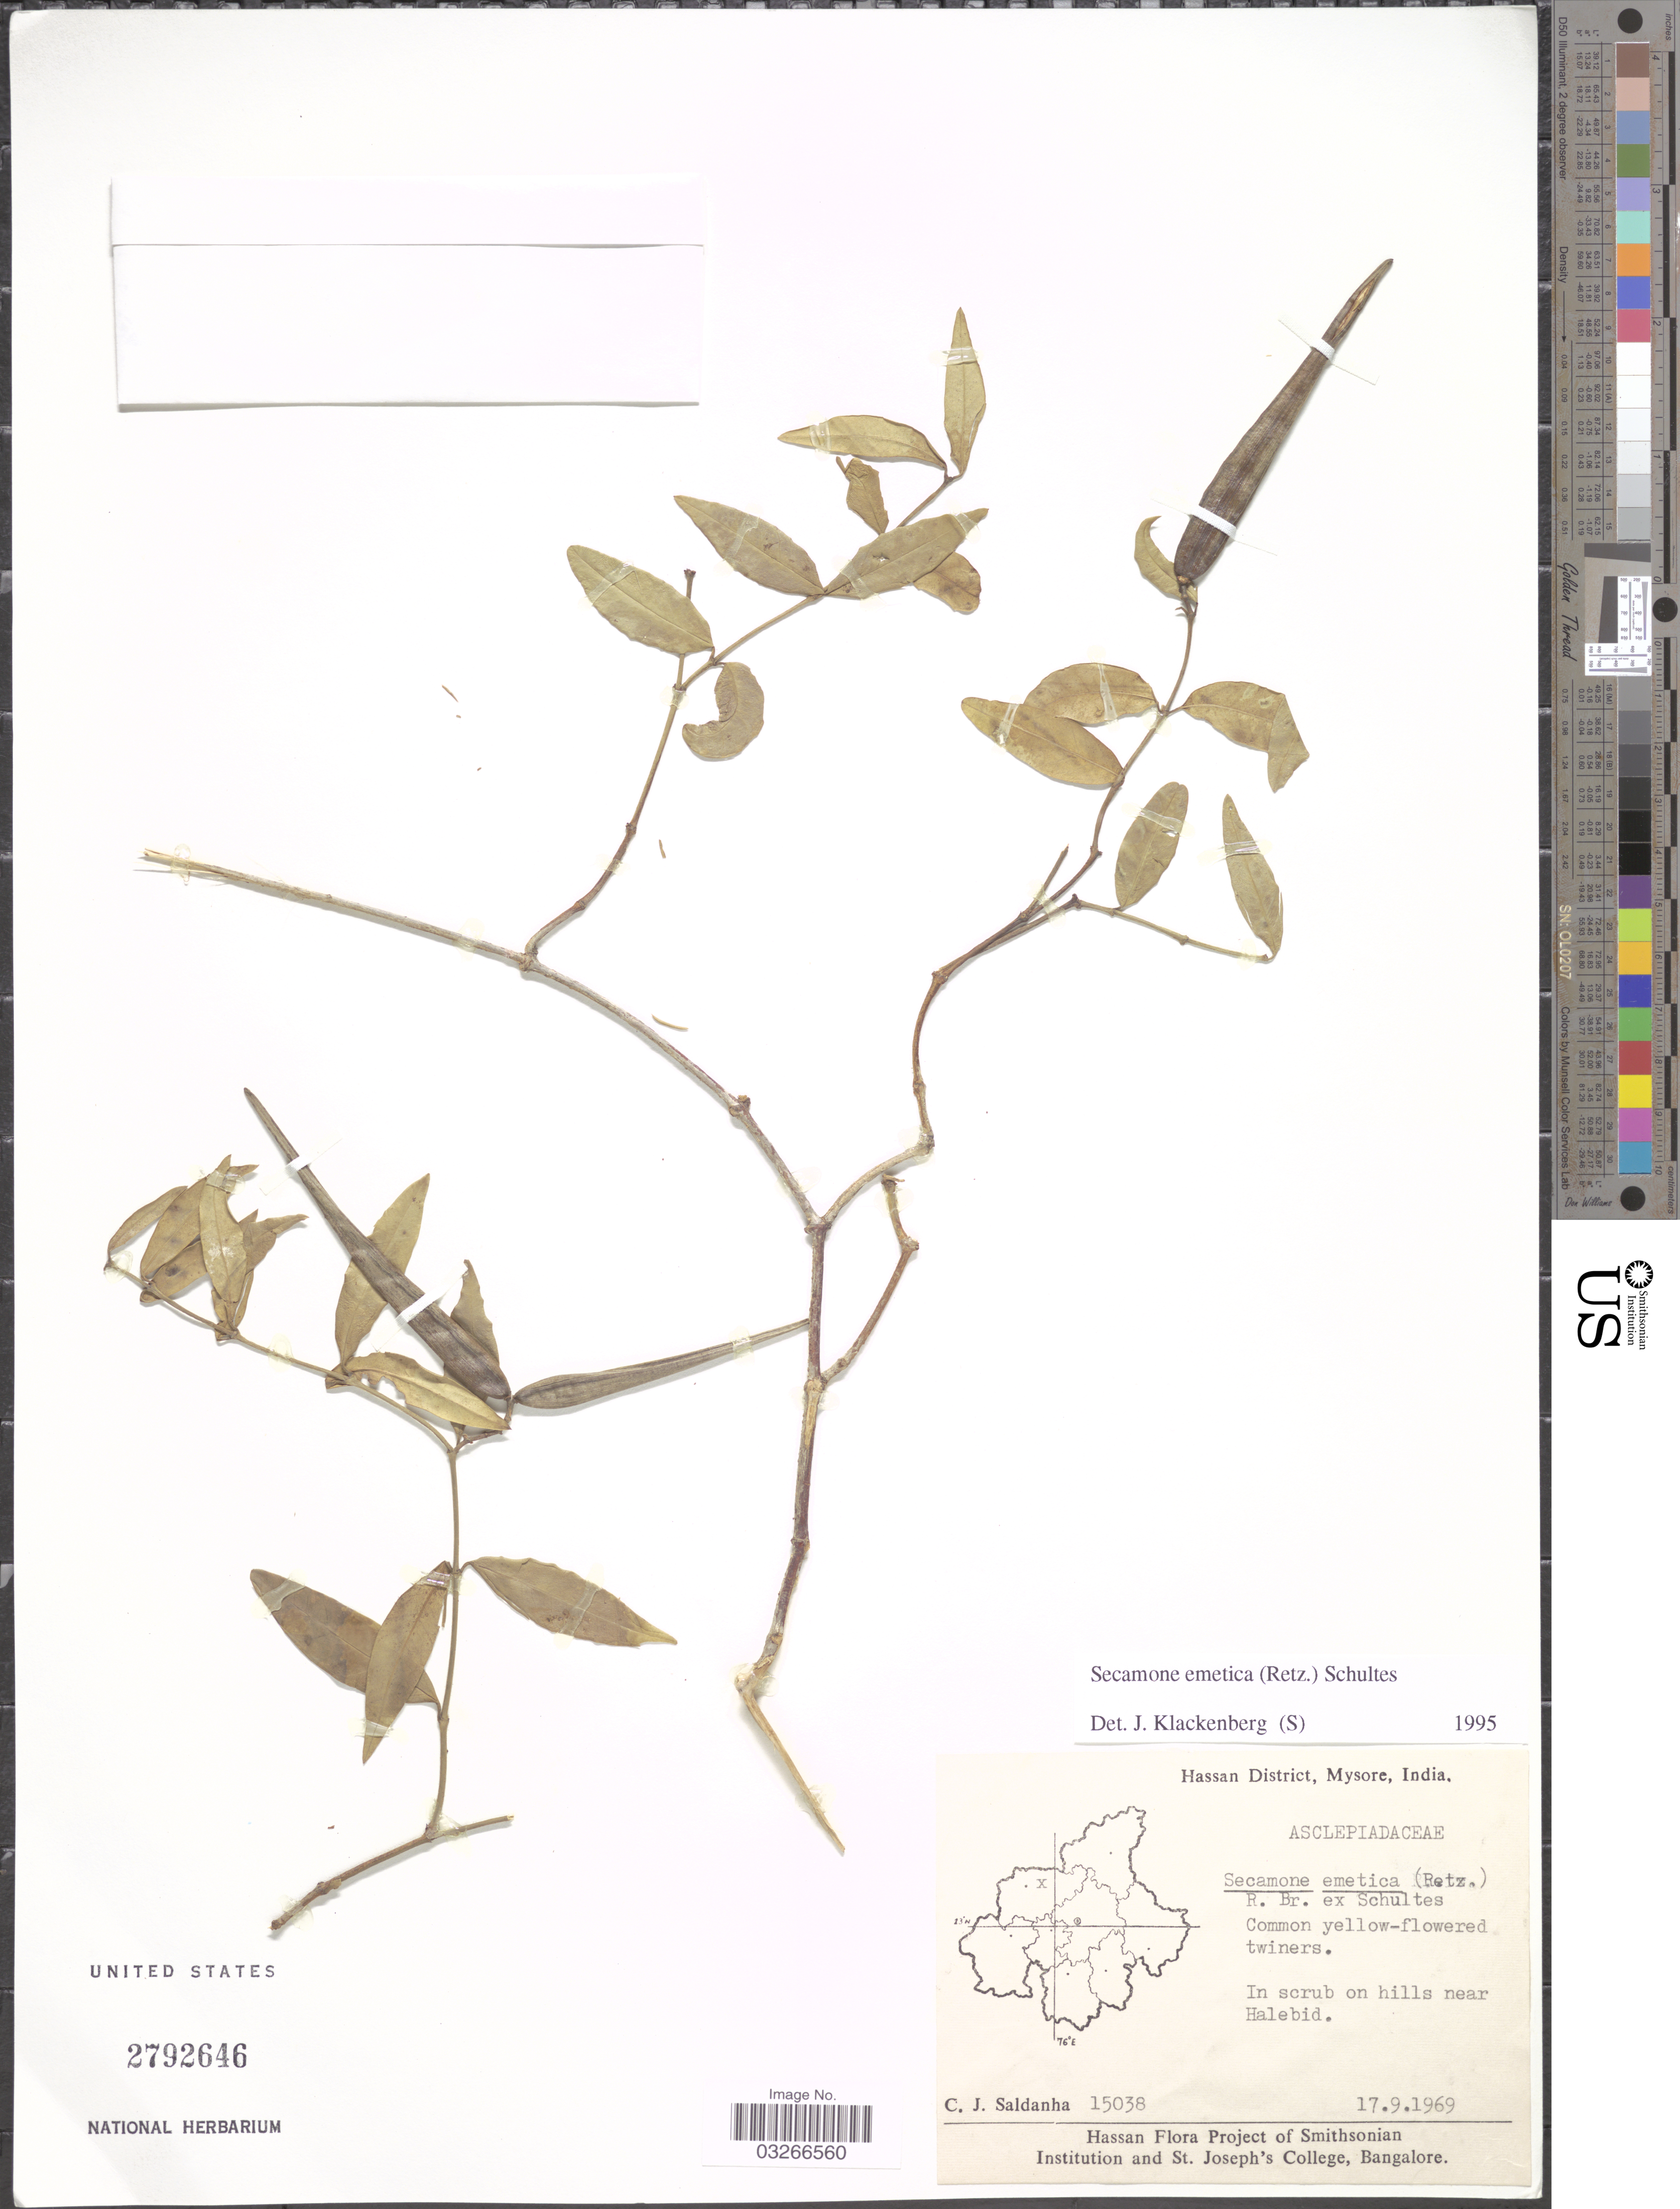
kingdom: Plantae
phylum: Tracheophyta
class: Magnoliopsida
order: Gentianales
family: Apocynaceae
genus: Secamone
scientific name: Secamone emetica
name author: (Retz.) R. Br. ex Schult.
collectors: C. J. Saldanha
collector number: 15038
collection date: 1969-09-17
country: India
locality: Hassan District, Mysore. In scrub on hills near Halebid.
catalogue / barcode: US 2792646